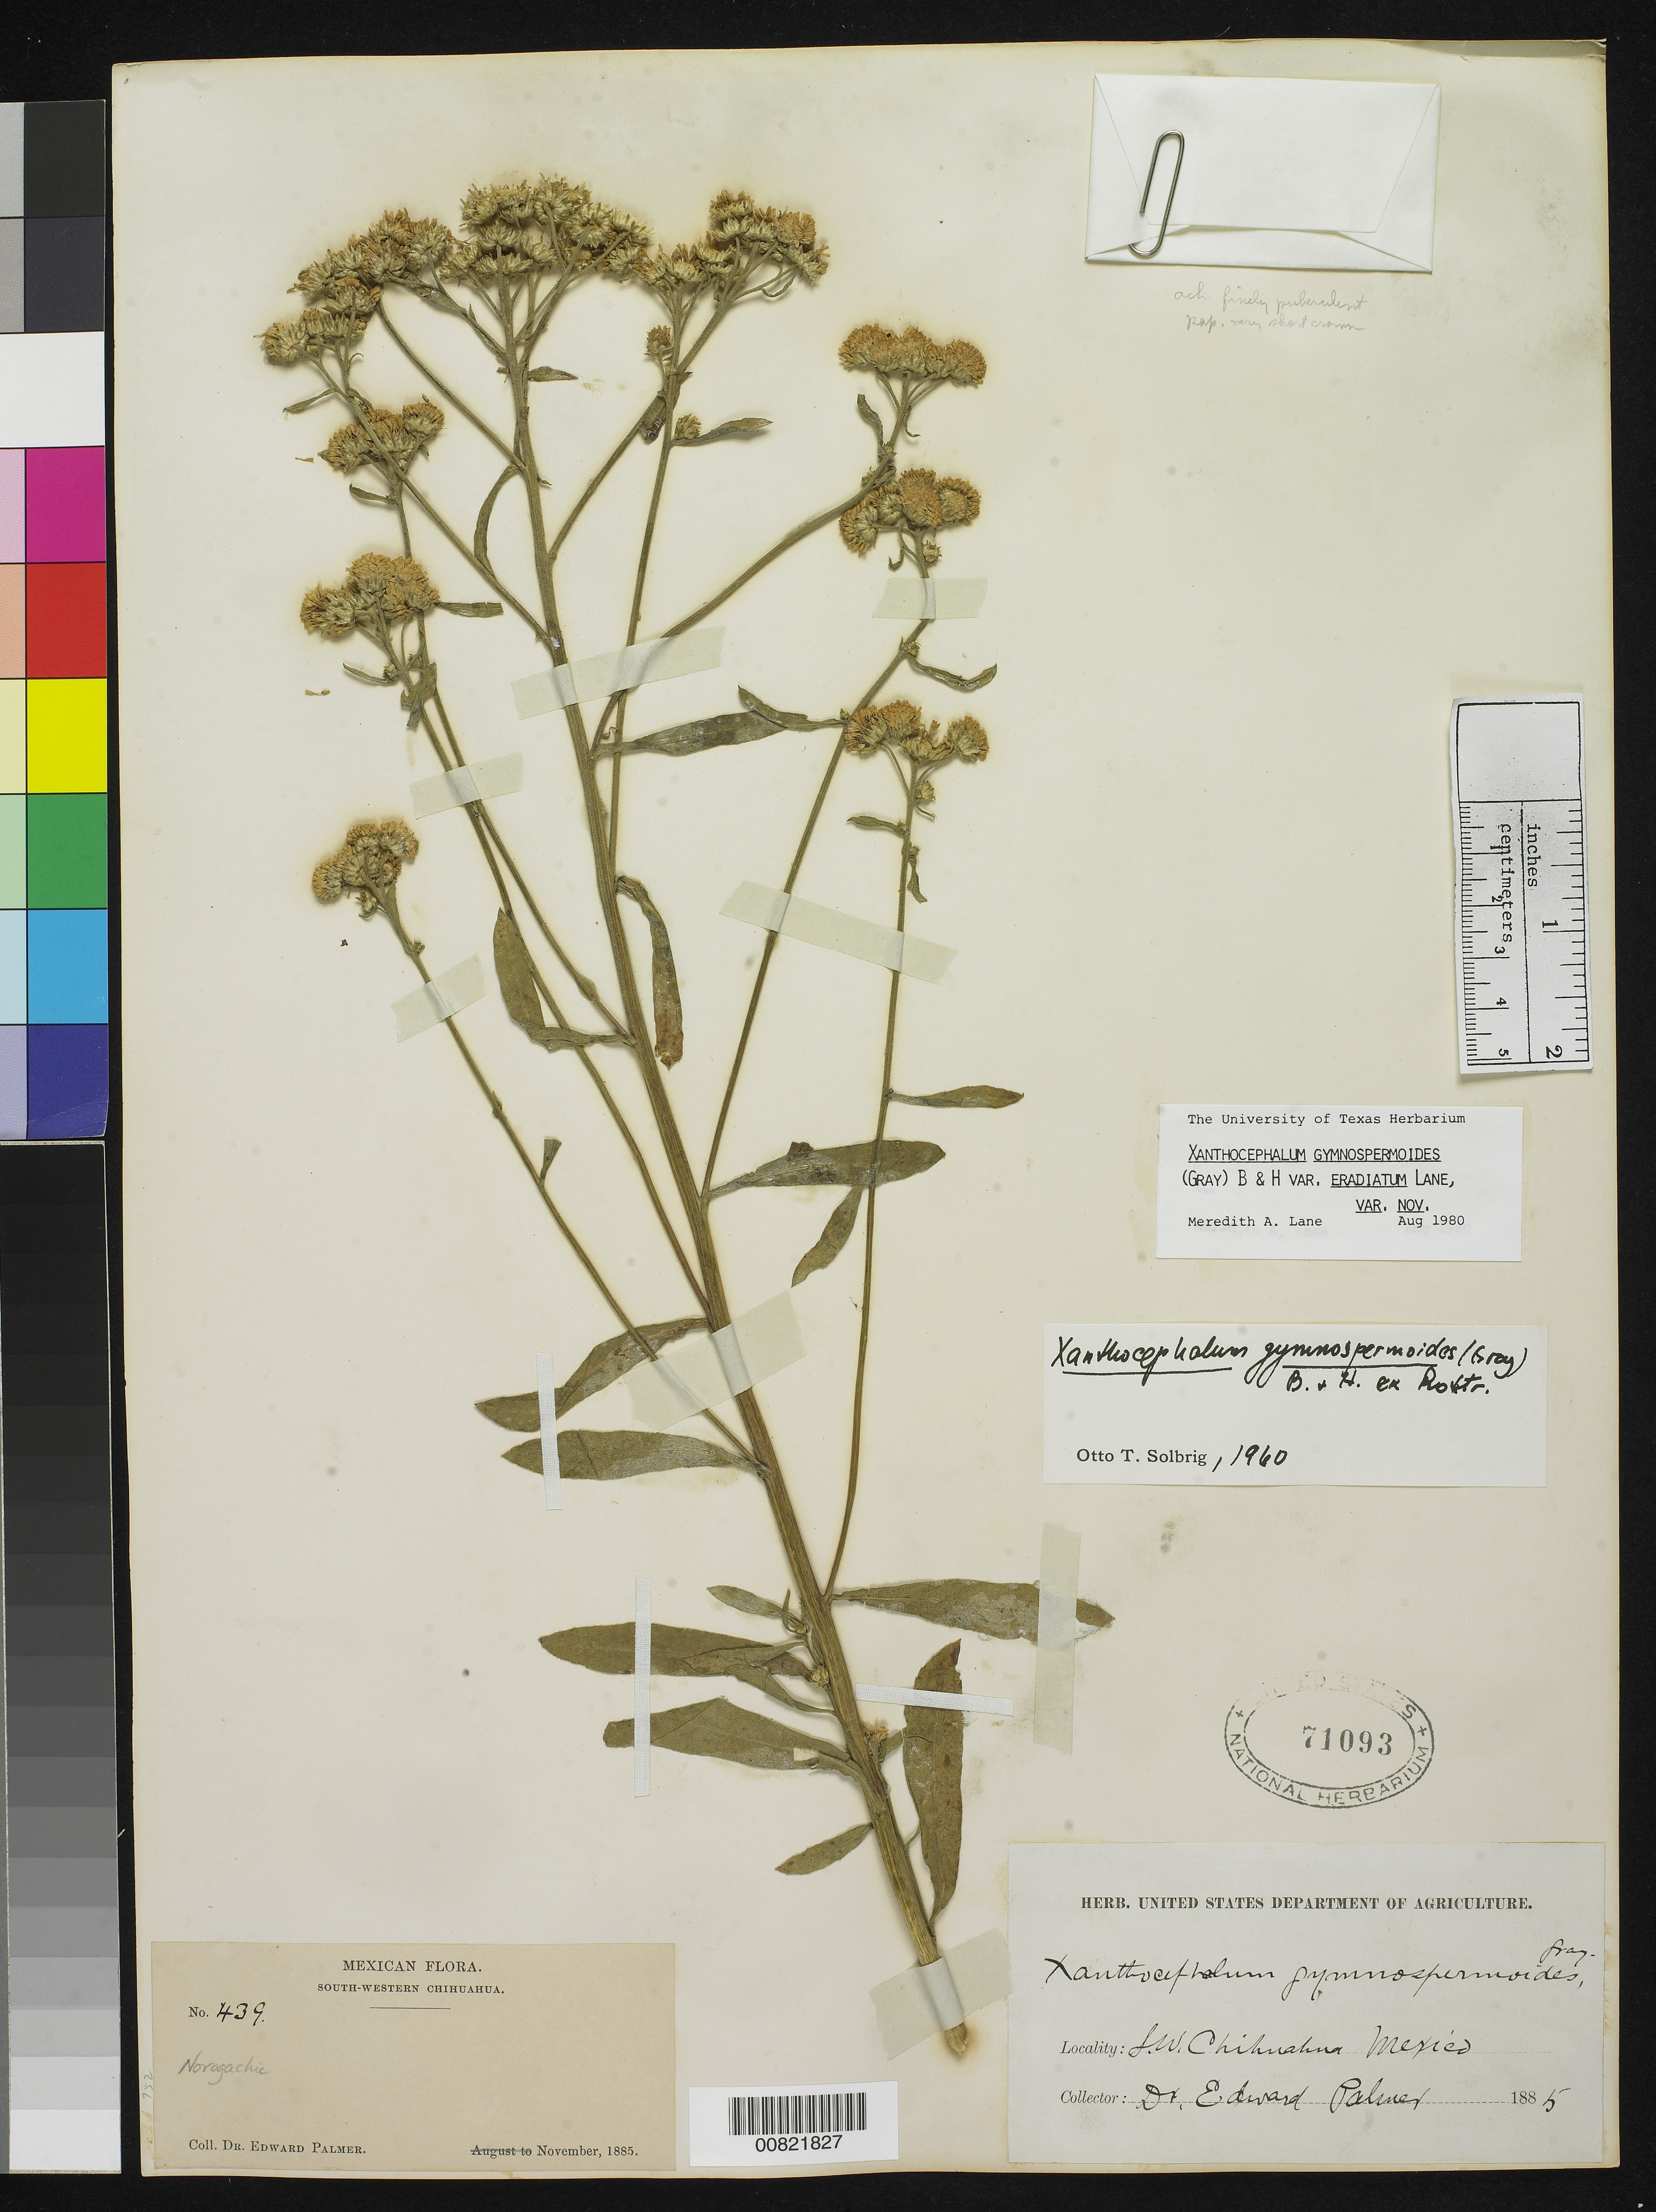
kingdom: Plantae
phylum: Tracheophyta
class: Magnoliopsida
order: Asterales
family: Asteraceae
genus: Xanthocephalum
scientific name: Xanthocephalum gymnospermoides var. eradiatum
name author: M.A. Lane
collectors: E. Palmer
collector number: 439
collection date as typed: Nov 1885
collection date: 1885-11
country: Mexico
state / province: Chihuahua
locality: Norogachic, South-Western Chihuahua.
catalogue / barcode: US 71093